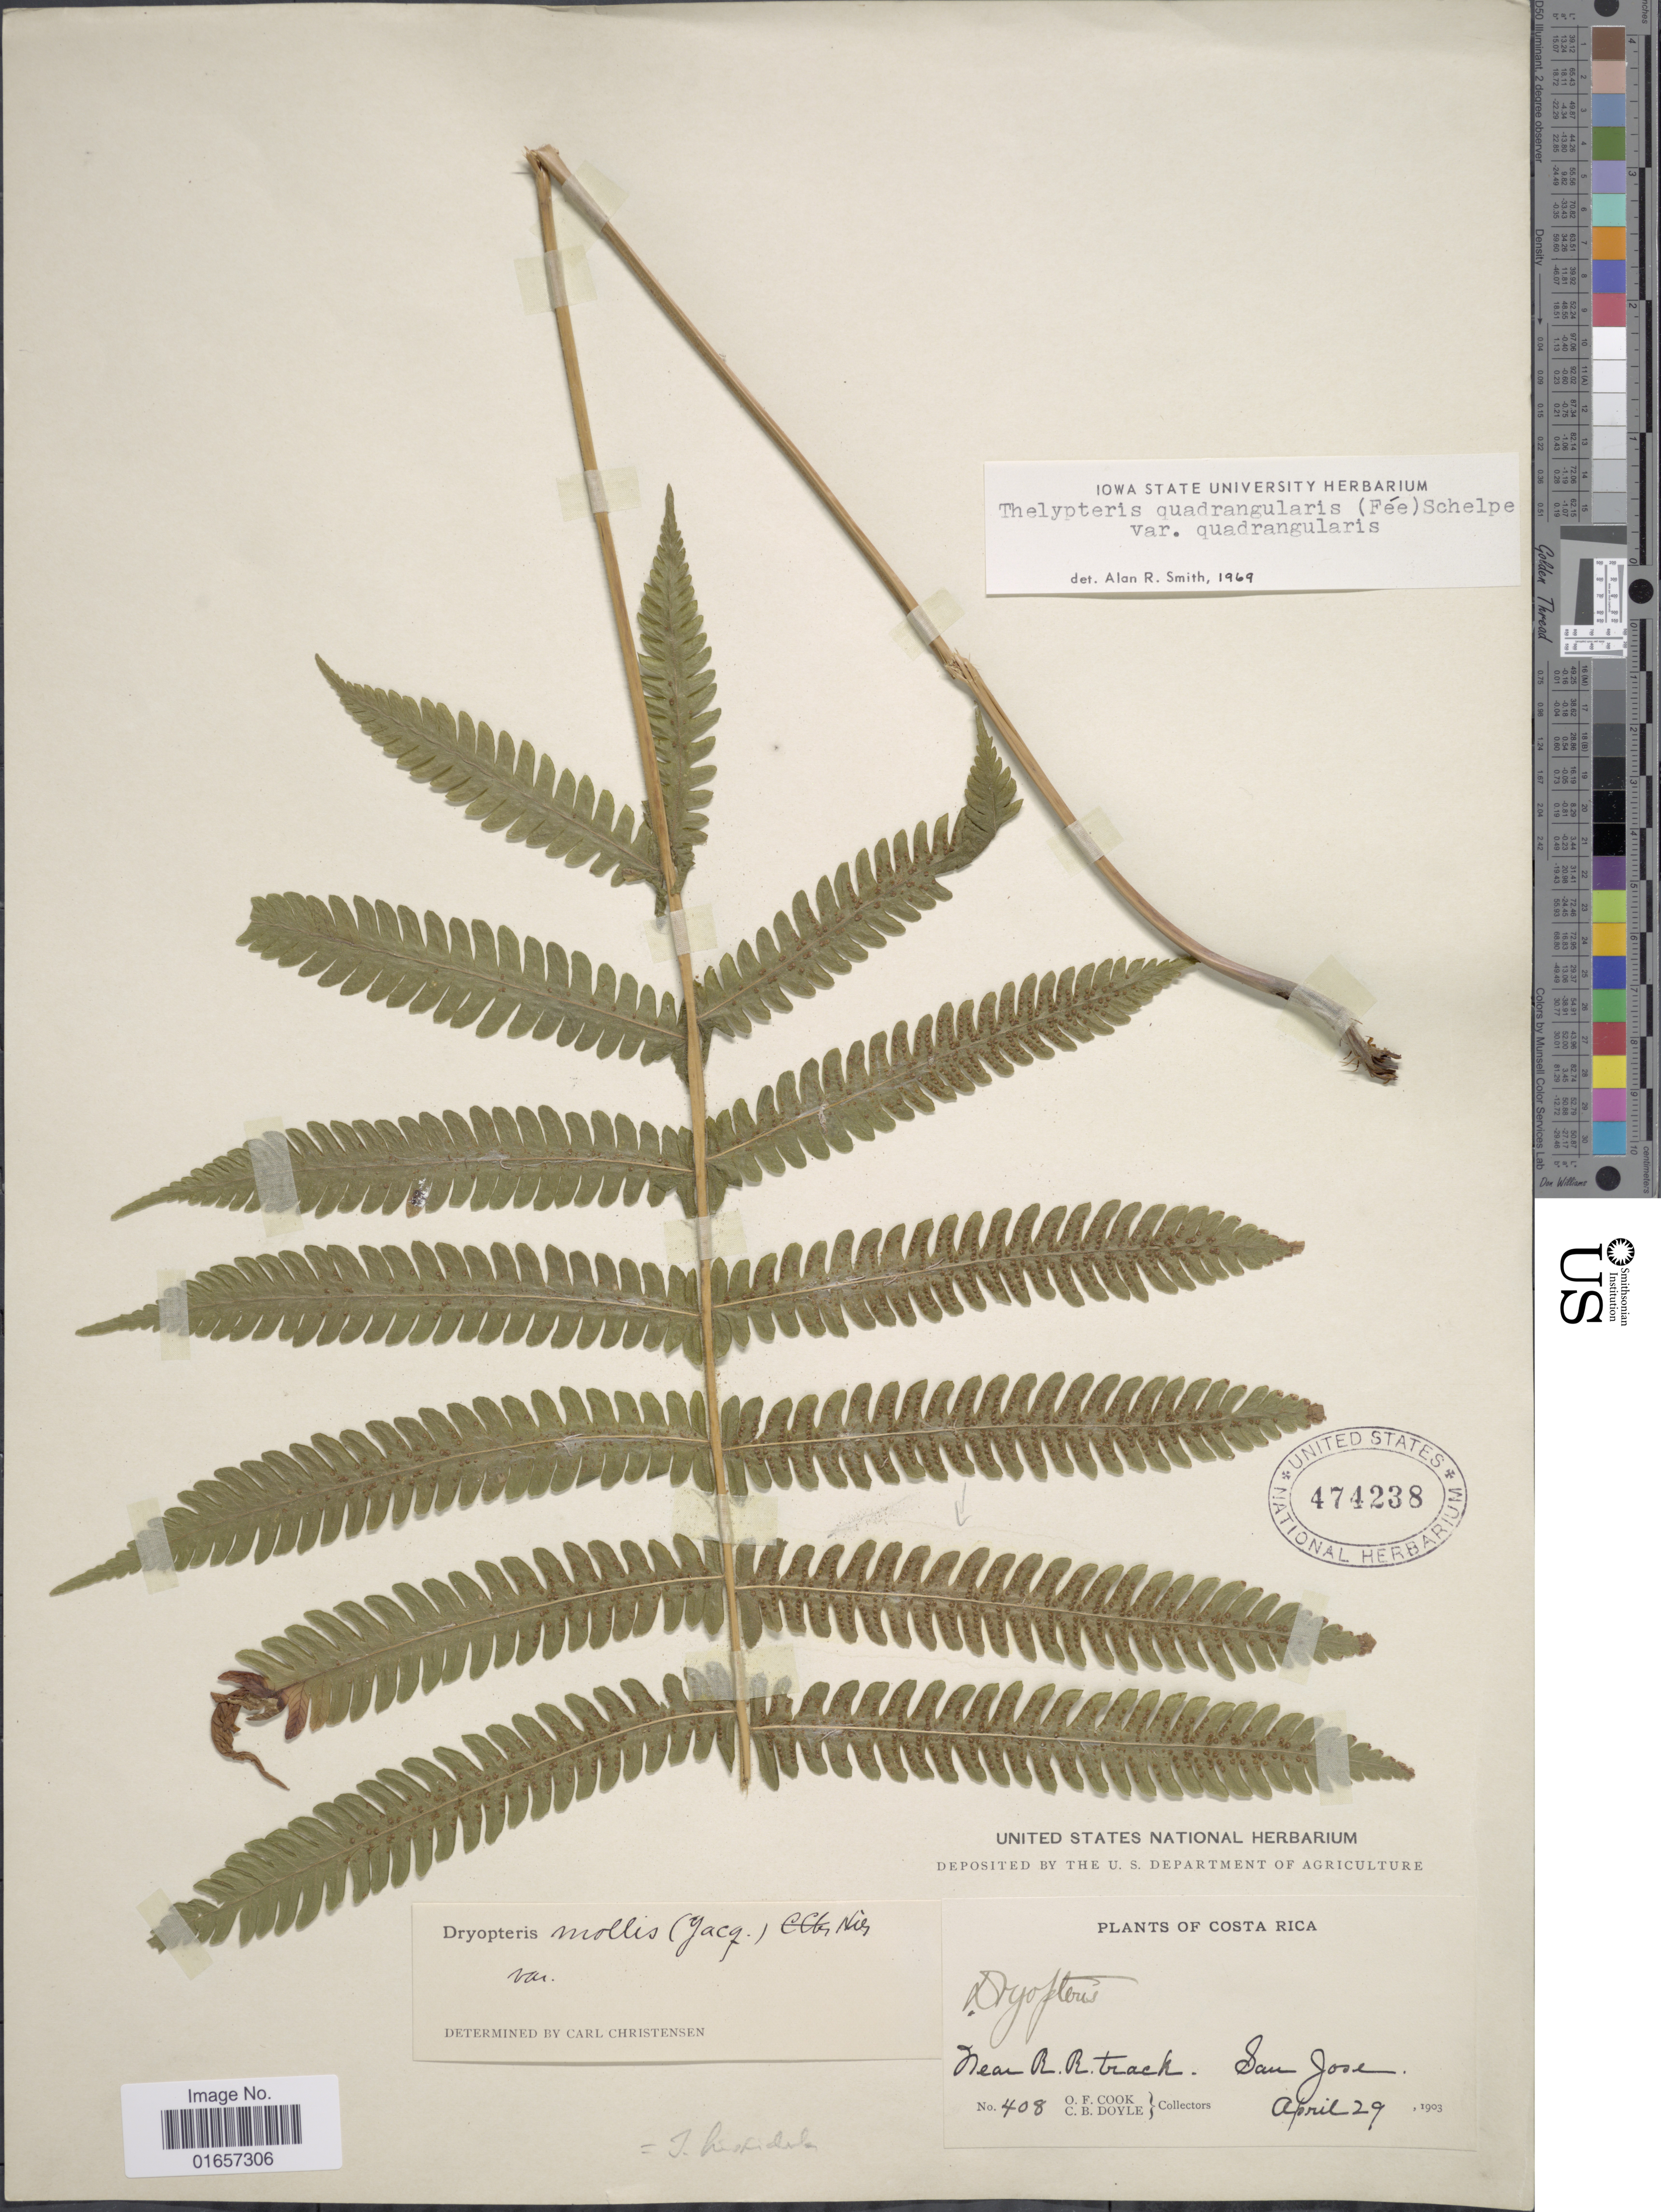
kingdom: Plantae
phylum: Tracheophyta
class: Polypodiopsida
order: Polypodiales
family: Thelypteridaceae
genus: Christella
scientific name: Christella hispidula var. hispidula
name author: (Decne.) Holttum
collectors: O. F. Cook & C. Doyle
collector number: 408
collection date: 1903-04-29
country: Costa Rica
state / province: San José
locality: Near R. R. Track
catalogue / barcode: US 474238